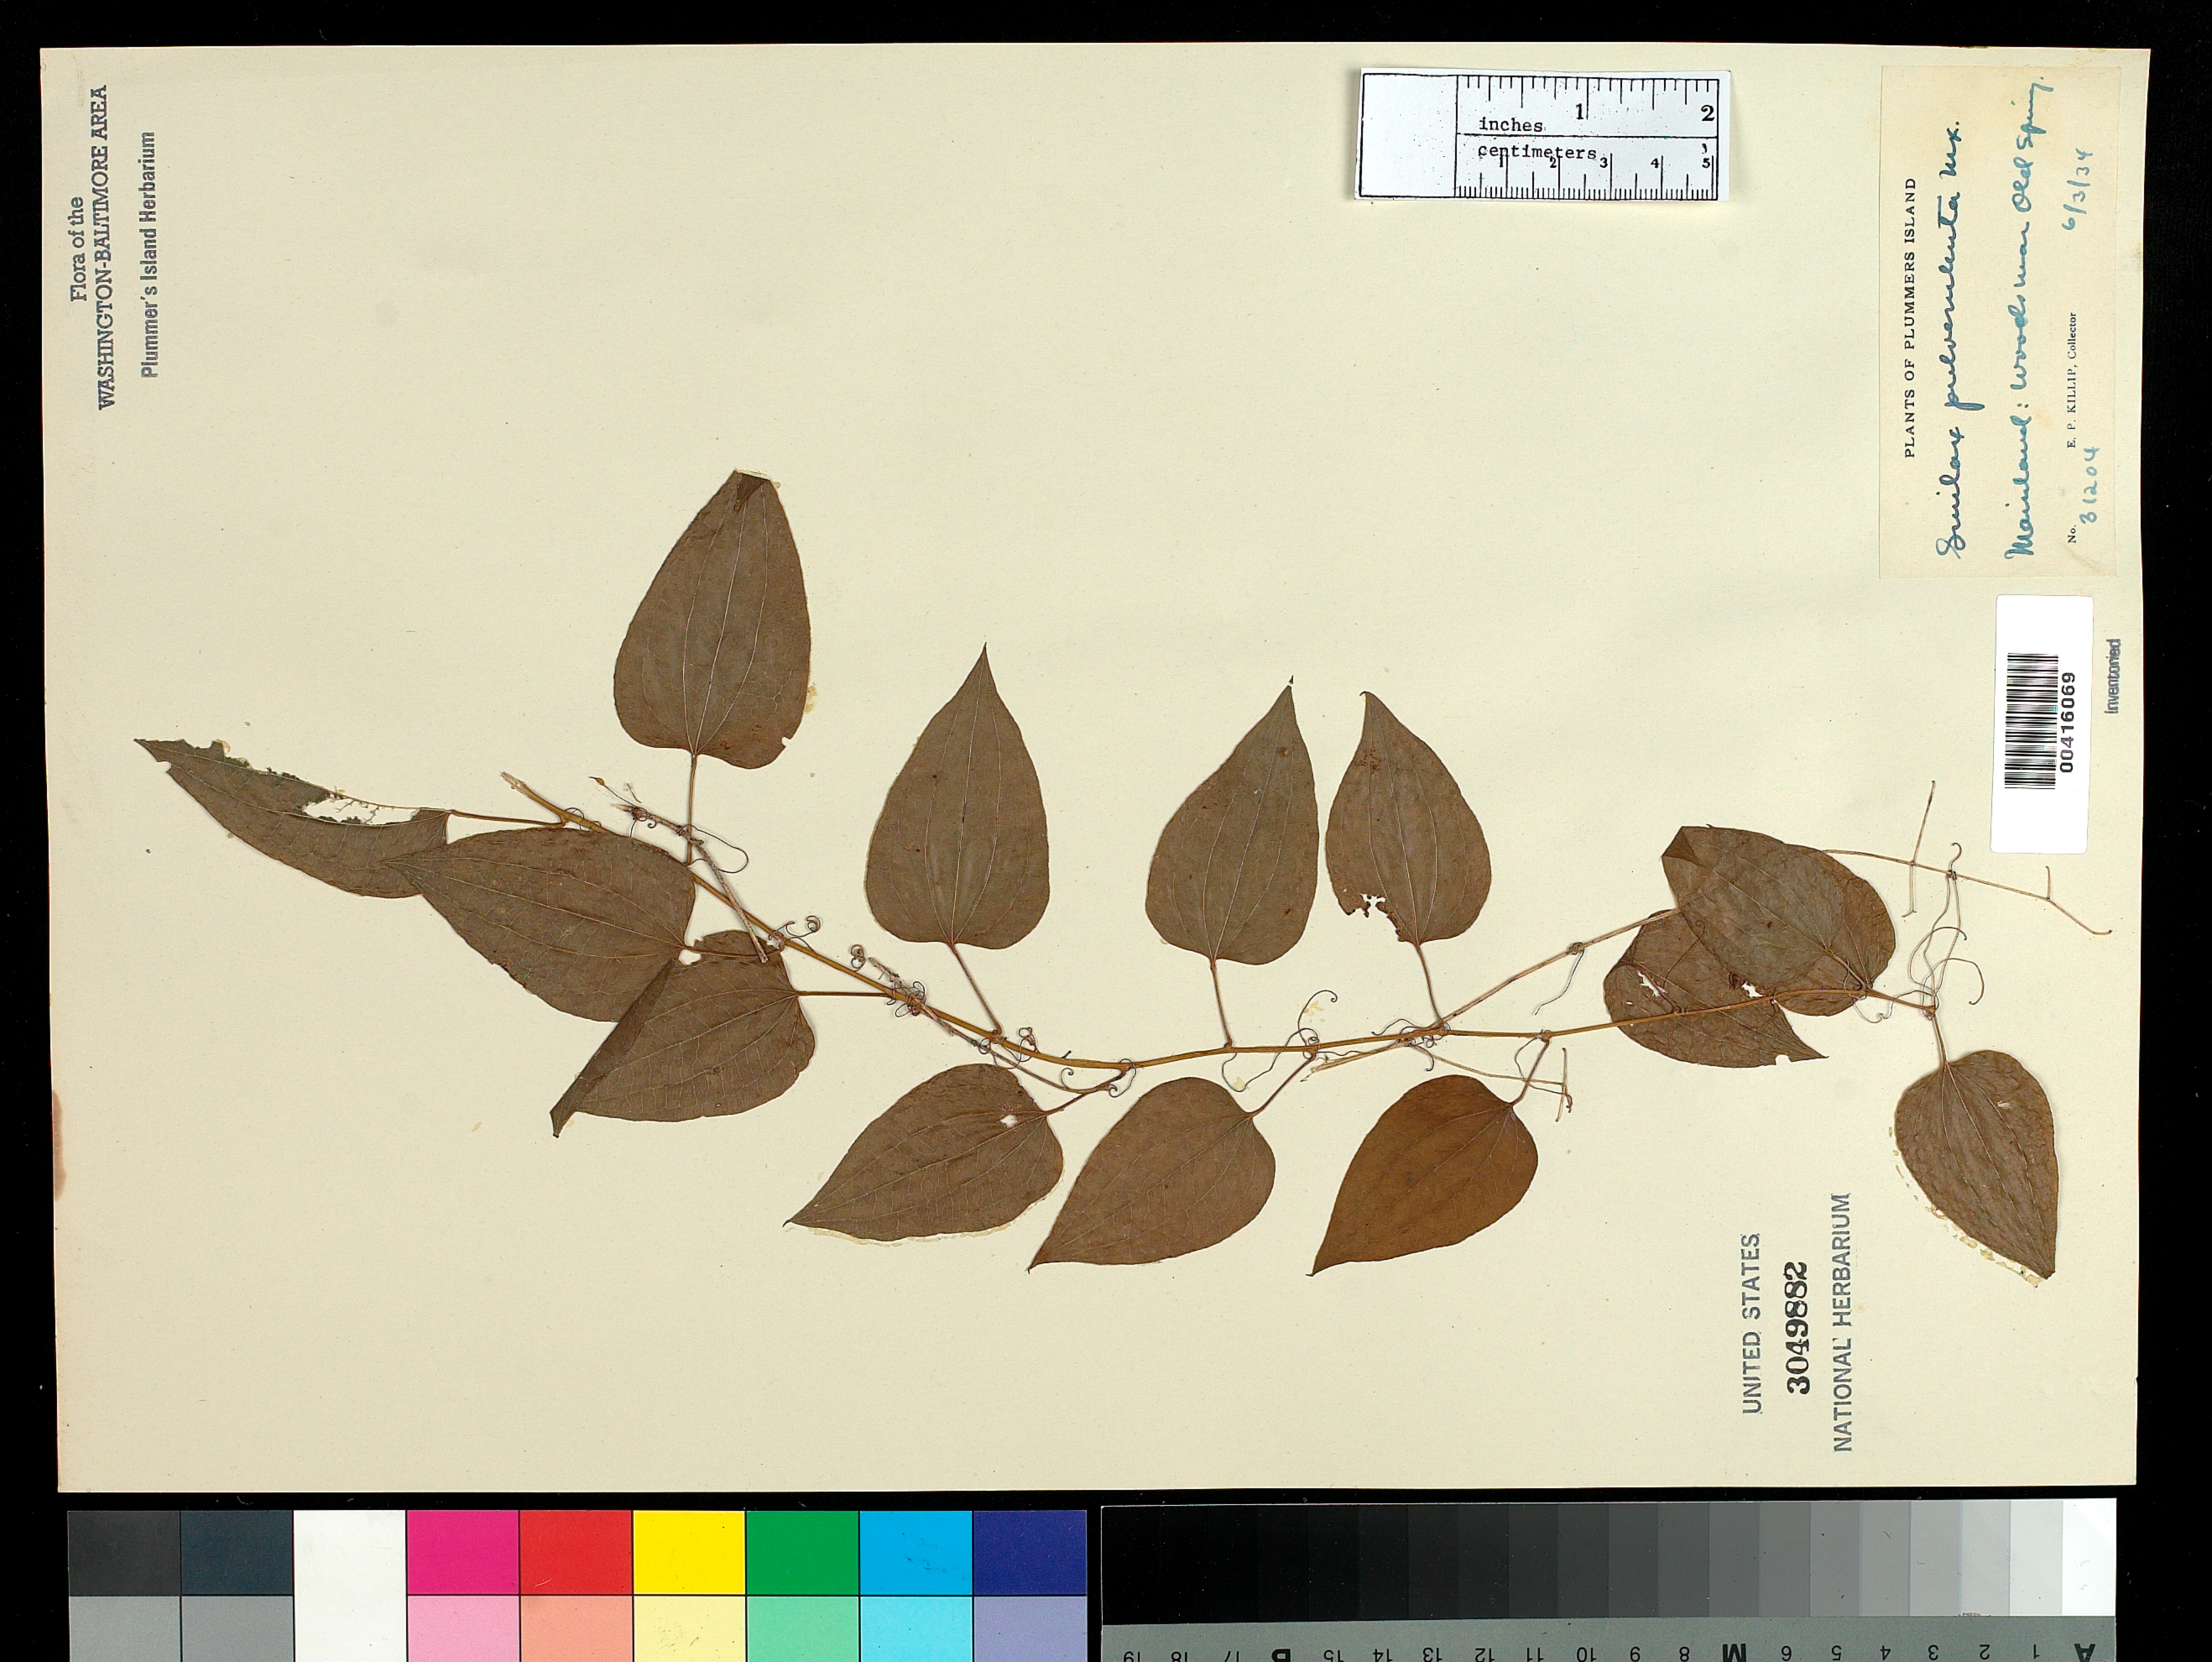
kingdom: Plantae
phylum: Tracheophyta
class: Liliopsida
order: Liliales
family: Smilacaceae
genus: Smilax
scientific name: Smilax pulverulenta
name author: Michx.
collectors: E. P. Killip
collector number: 31204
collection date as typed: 03 Jun 1934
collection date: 1934-06-03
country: United States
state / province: Maryland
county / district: Montgomery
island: Plummers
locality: Plummer's Island; woods near Old Spring C. & O. Canal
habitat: Woods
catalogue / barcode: US 3049882